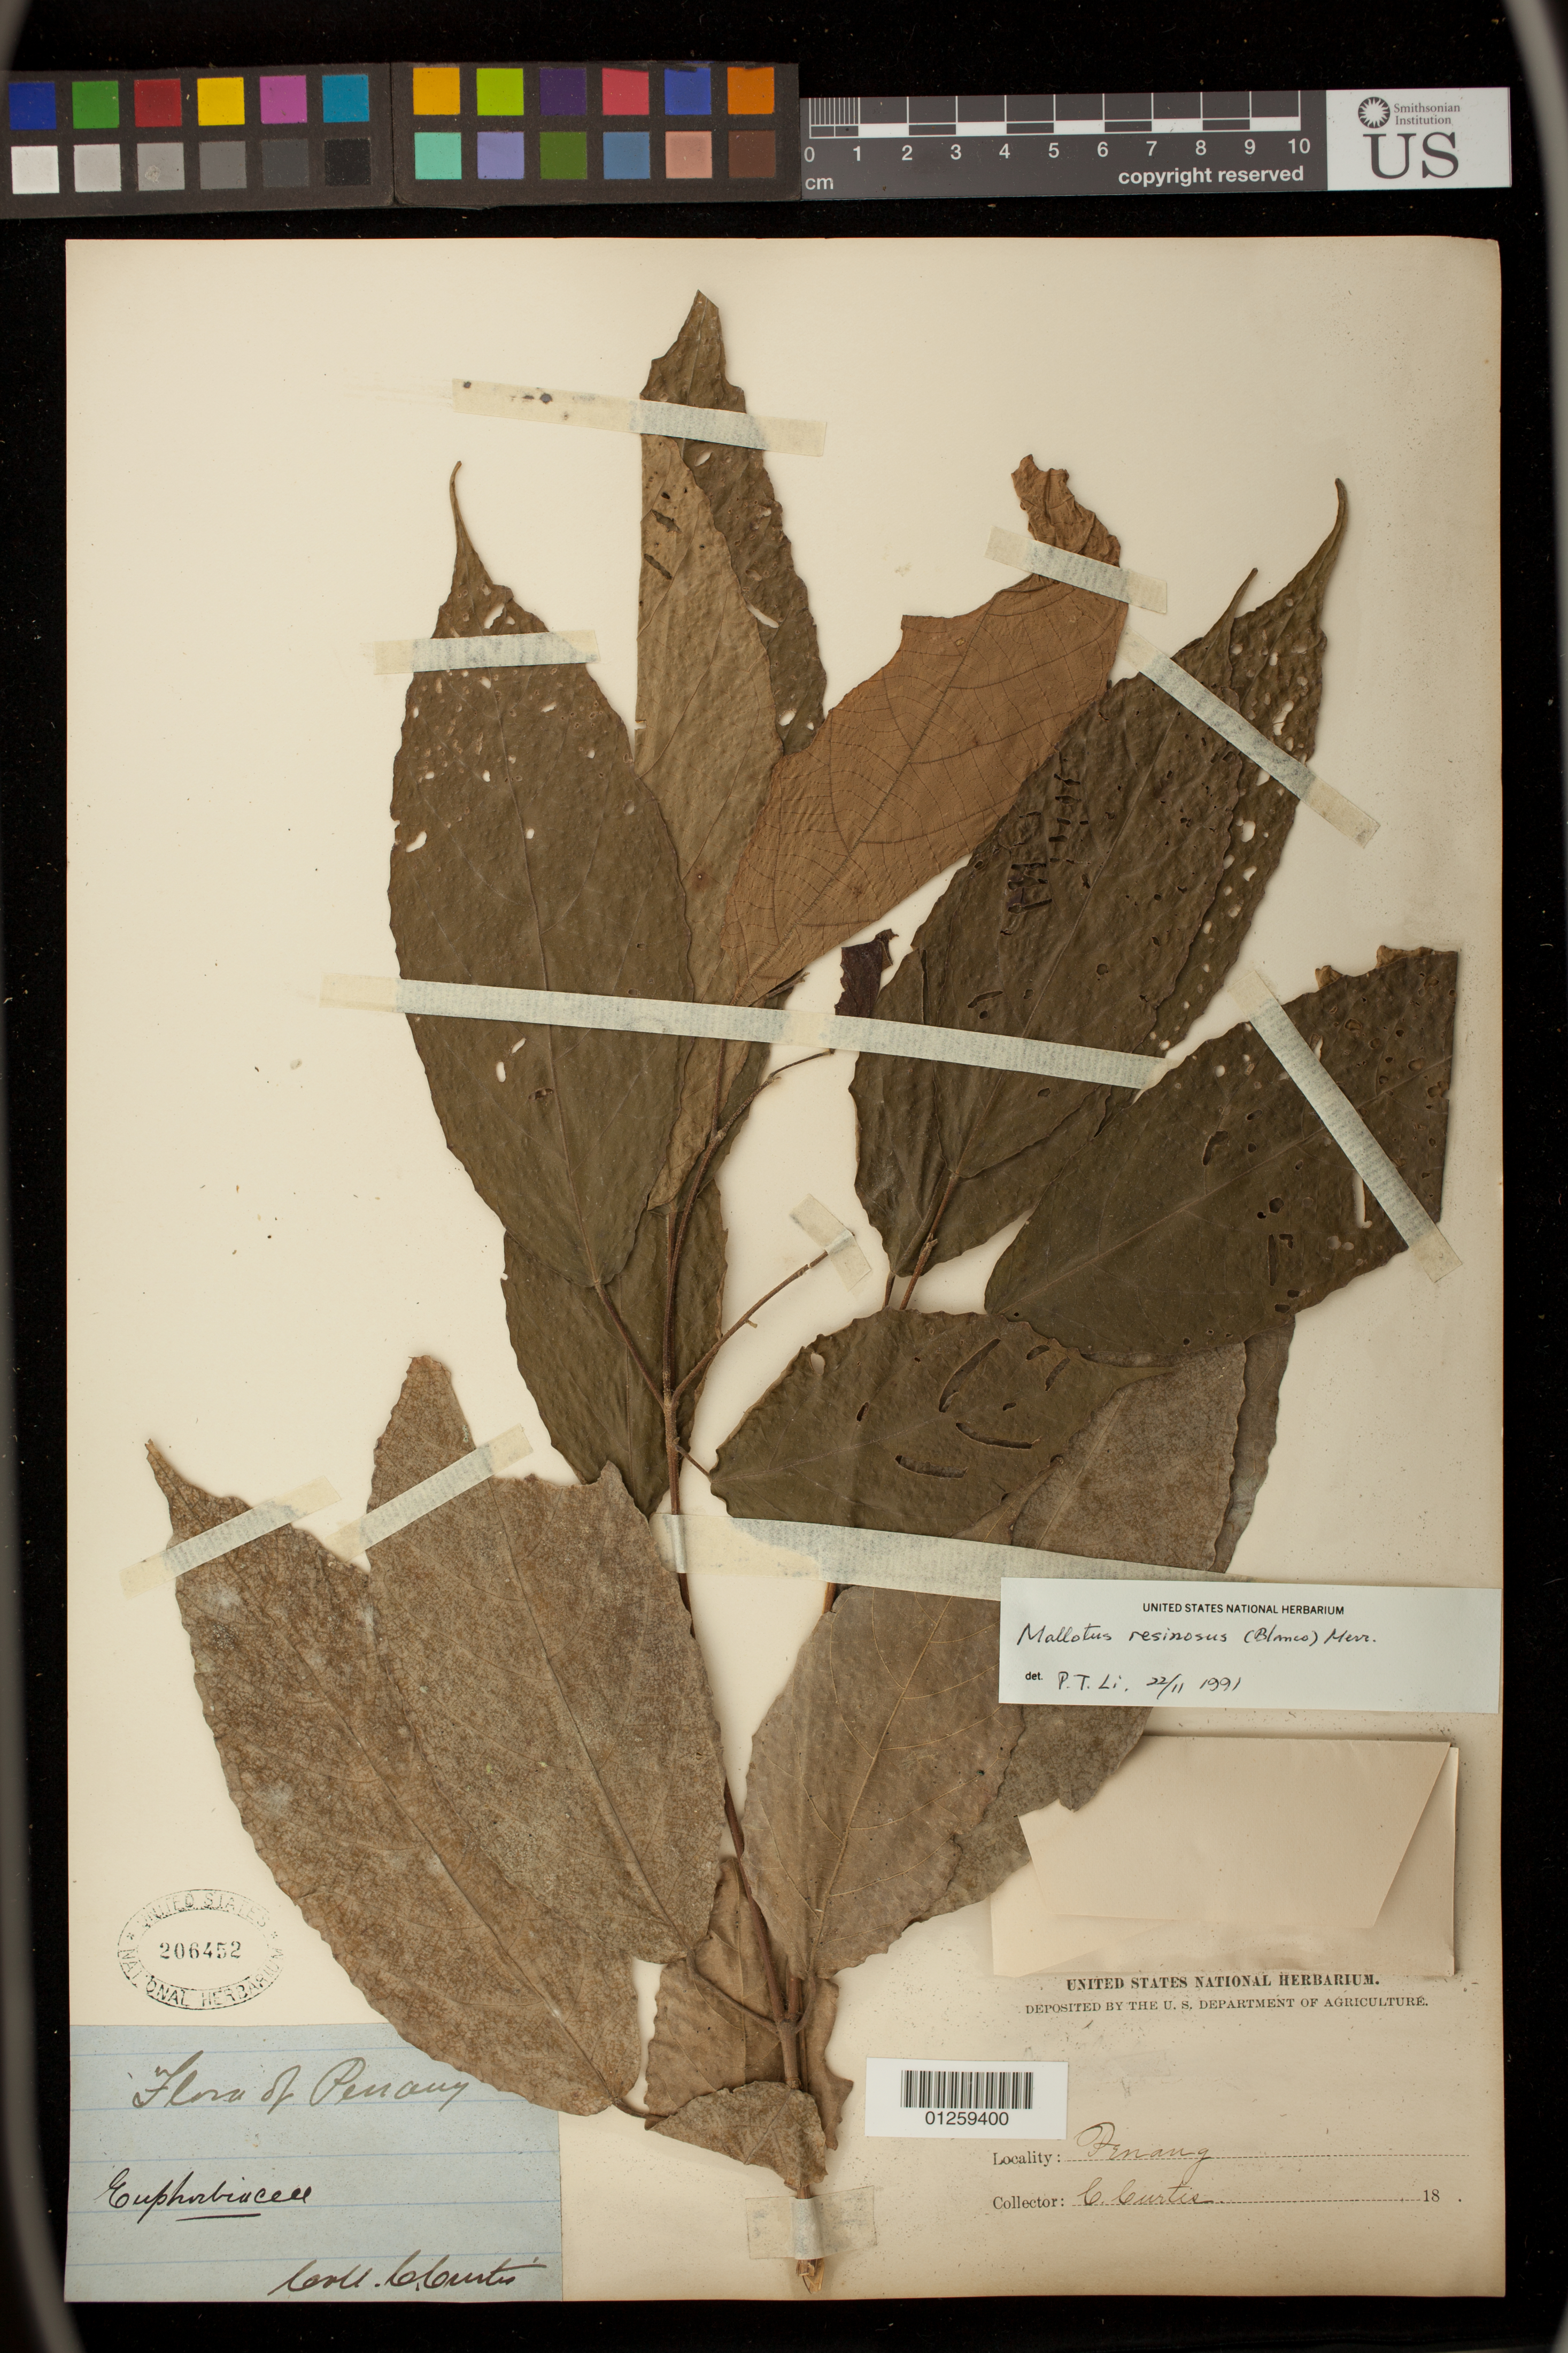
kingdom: Plantae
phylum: Tracheophyta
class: Magnoliopsida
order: Malpighiales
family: Euphorbiaceae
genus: Mallotus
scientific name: Mallotus resinosus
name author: (Blanco) Merr.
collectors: C. Curtis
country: Malaysia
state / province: Pinang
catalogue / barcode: US 206452